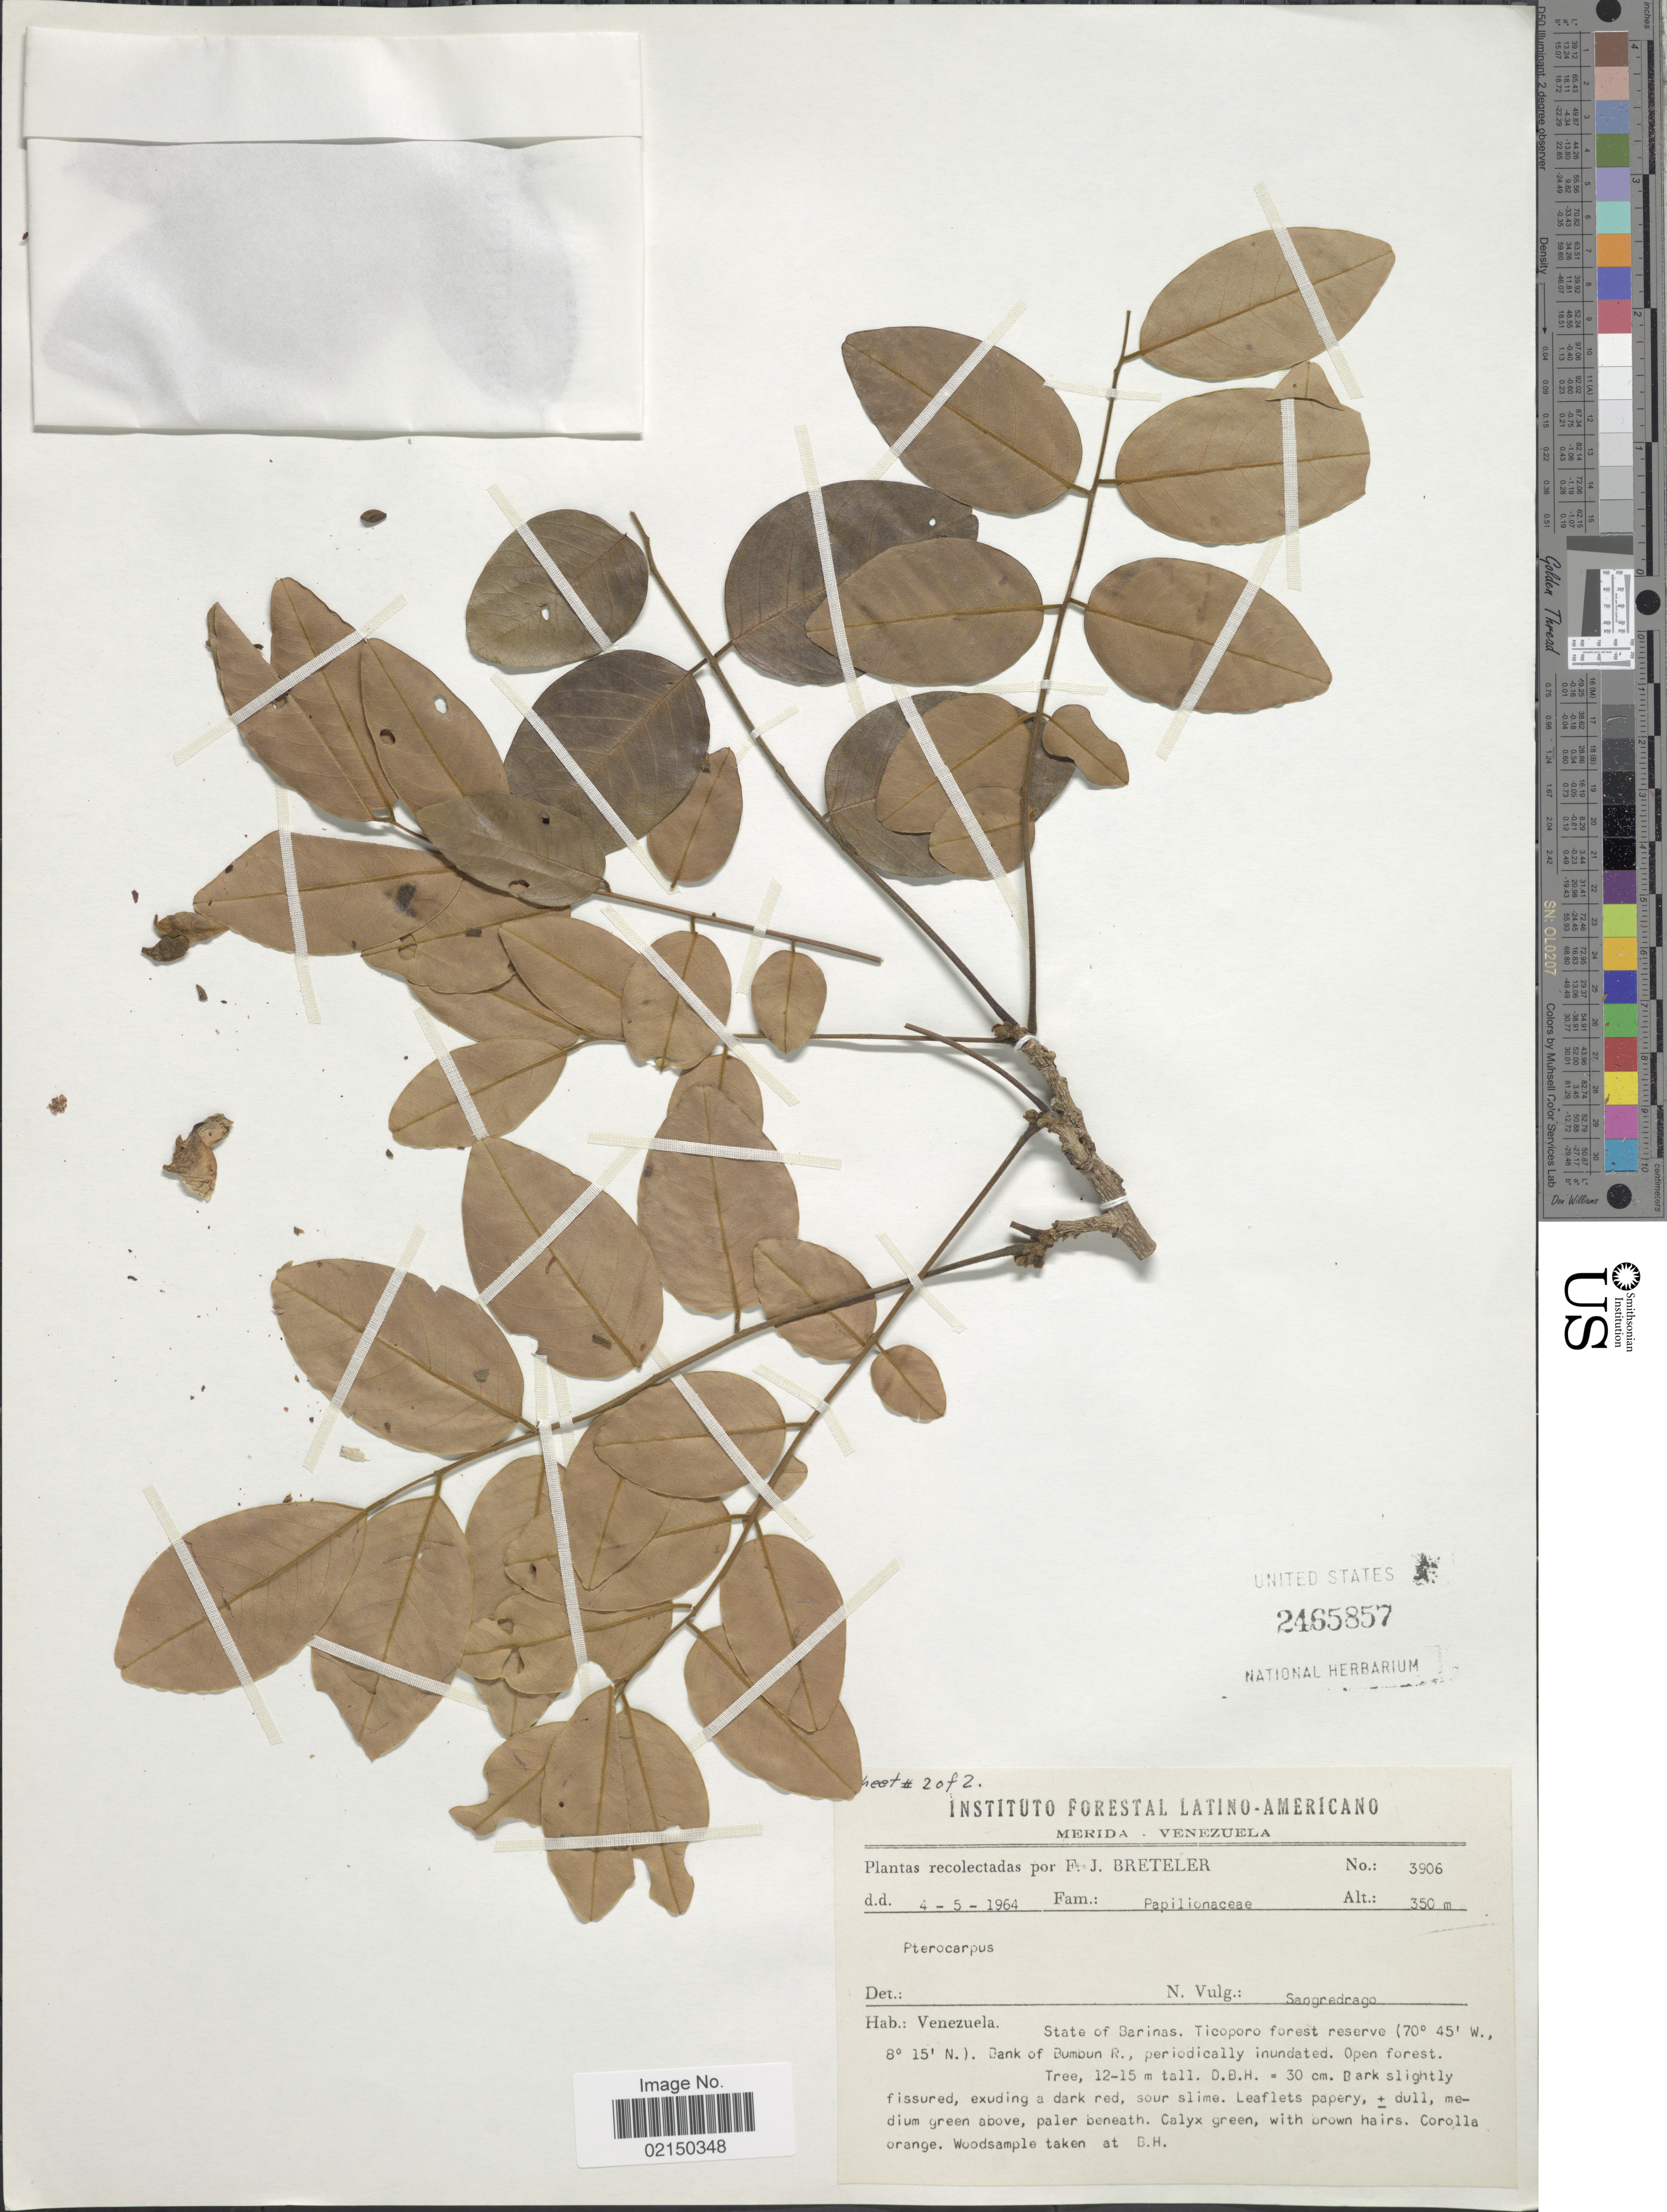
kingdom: Plantae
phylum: Tracheophyta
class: Magnoliopsida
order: Fabales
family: Fabaceae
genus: Pterocarpus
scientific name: Pterocarpus acapulcensis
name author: Rose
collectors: F. J. Breteler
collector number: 3906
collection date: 1964-05-04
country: Venezuela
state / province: Barinas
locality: Ticoporo forest reserve, Bank of Bumbun R., periodically inundated.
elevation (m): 350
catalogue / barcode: US 2465857